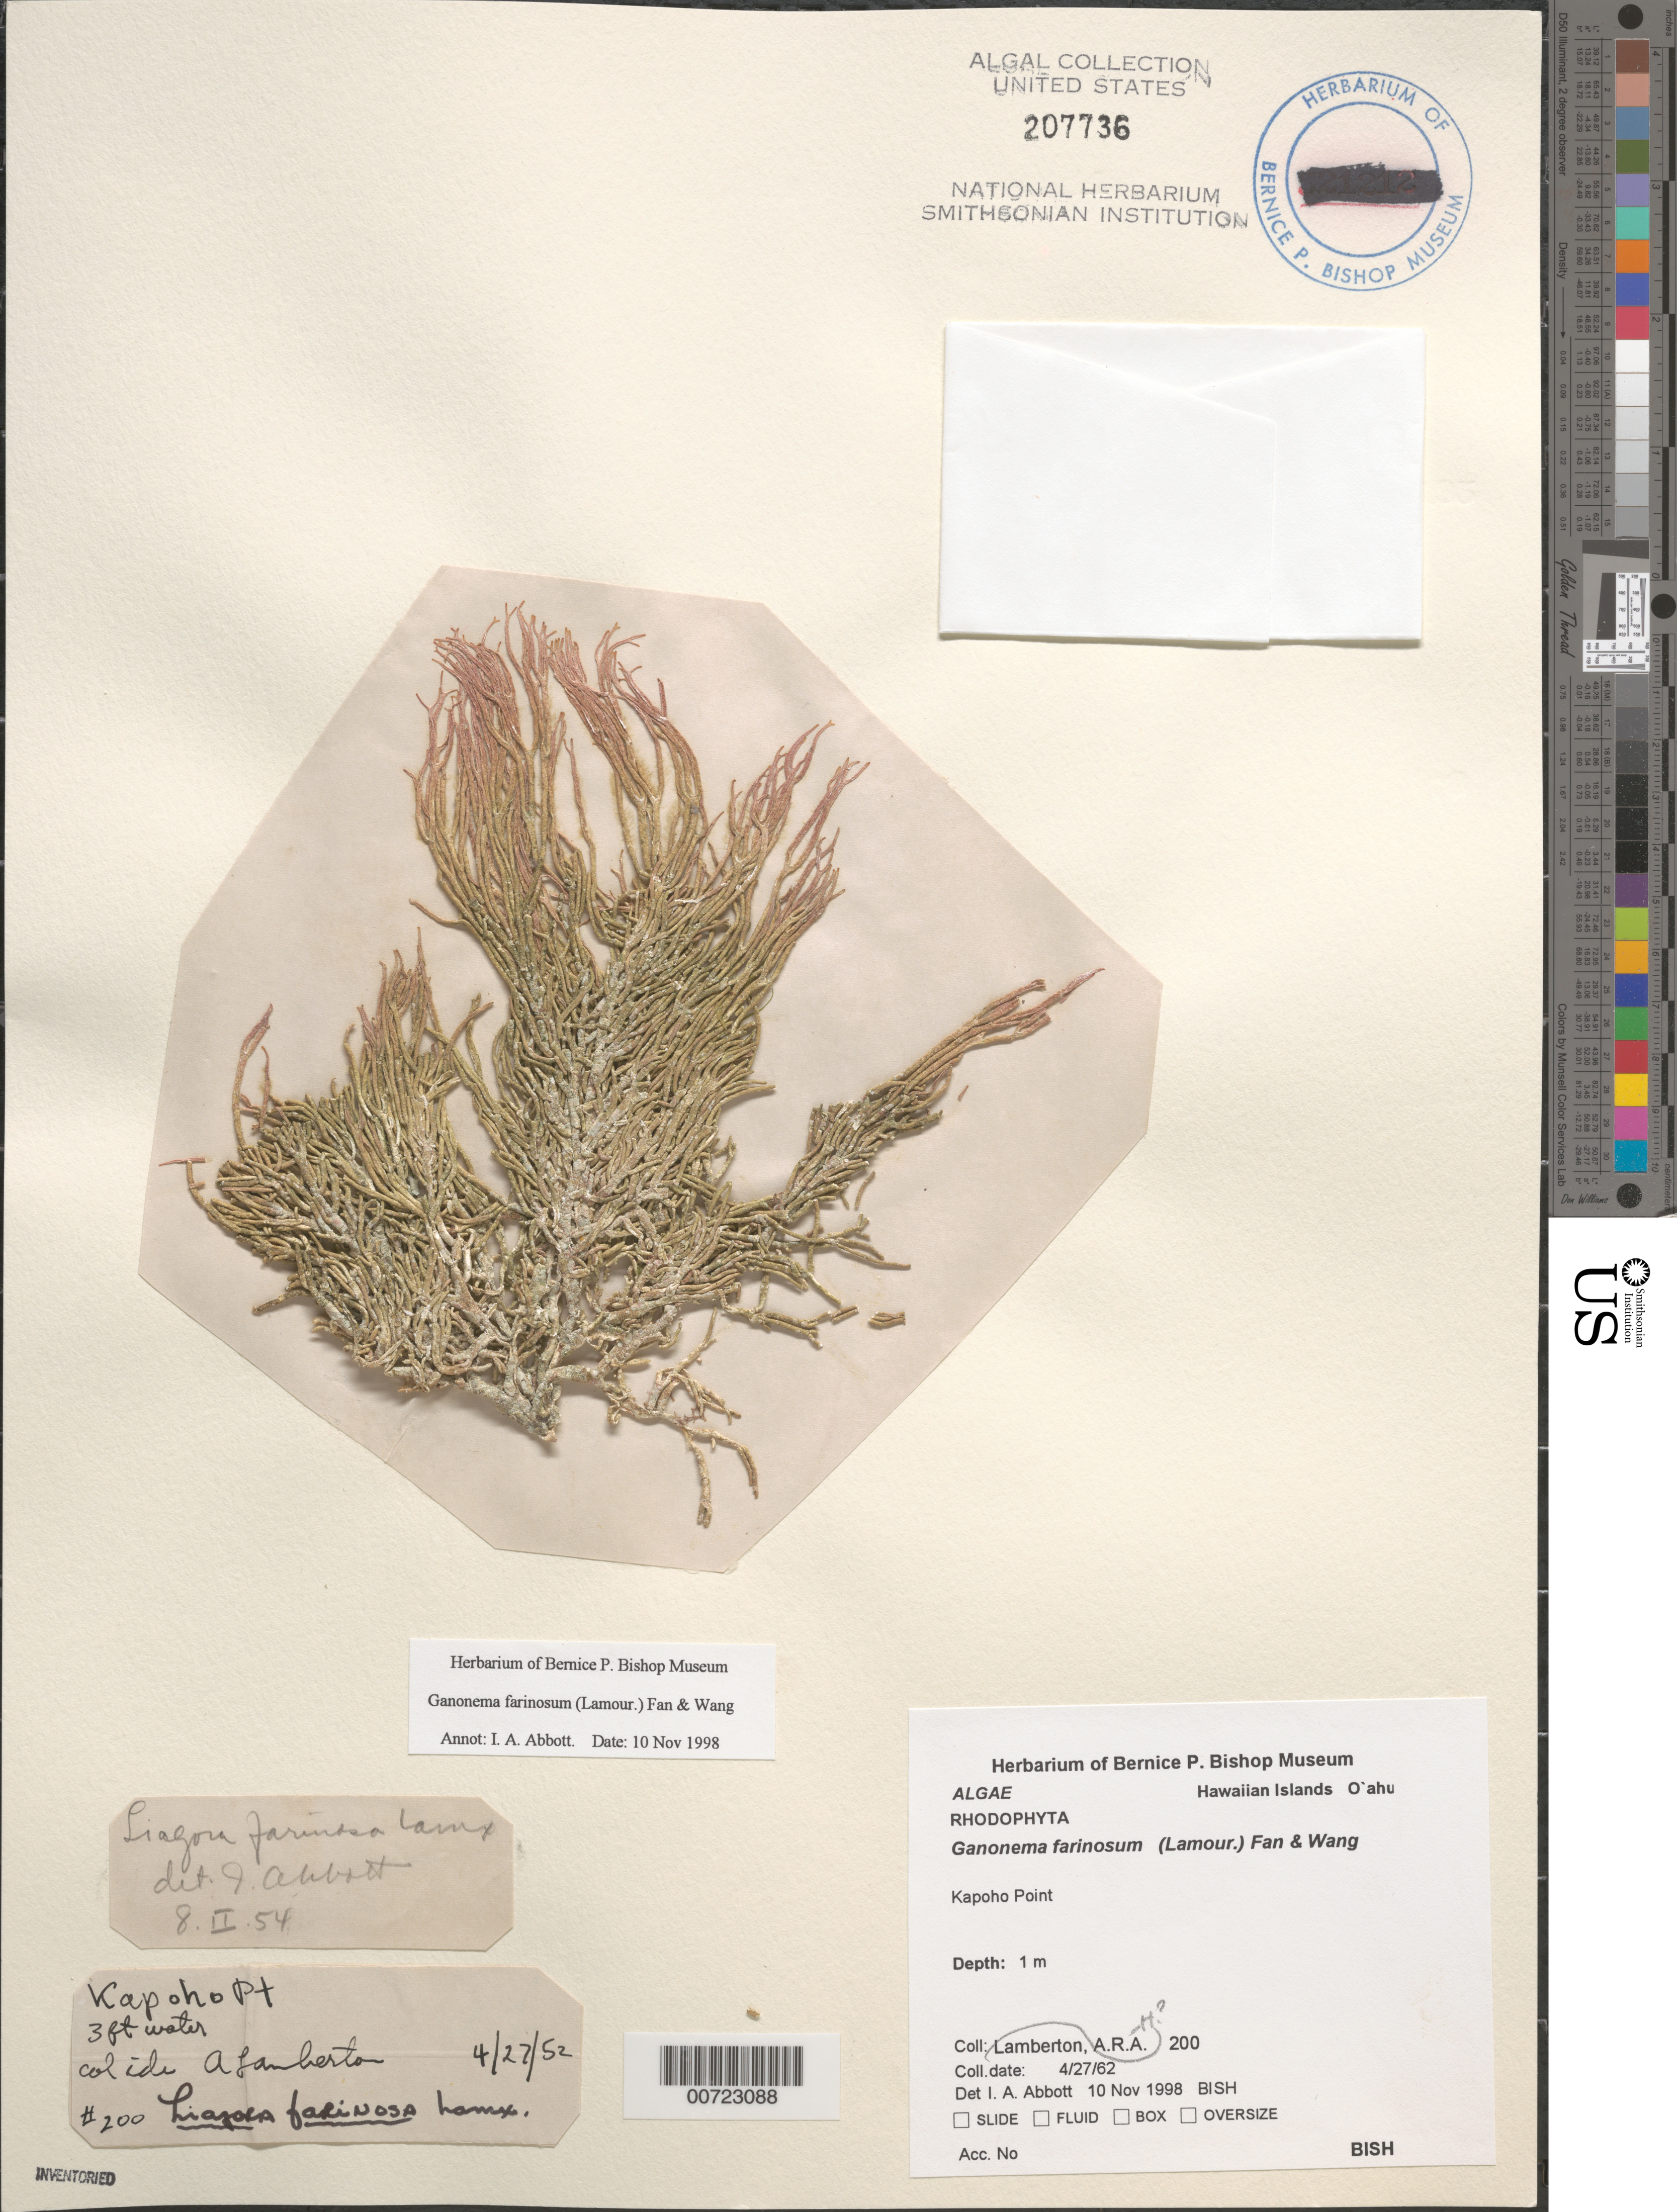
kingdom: Plantae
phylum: Rhodophyta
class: Florideophyceae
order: Nemaliales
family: Liagoraceae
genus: Ganonema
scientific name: Ganonema farinosum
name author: (J.V.Lamouroux) K.C. Fan & Yung C. Wang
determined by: Abbott, Isabella A.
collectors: A. Lamberton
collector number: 200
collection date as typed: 27 Apr 1952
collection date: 1952-04-27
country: United States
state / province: Hawaii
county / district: Honolulu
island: Oahu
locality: Kapoho Point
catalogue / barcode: US 207736